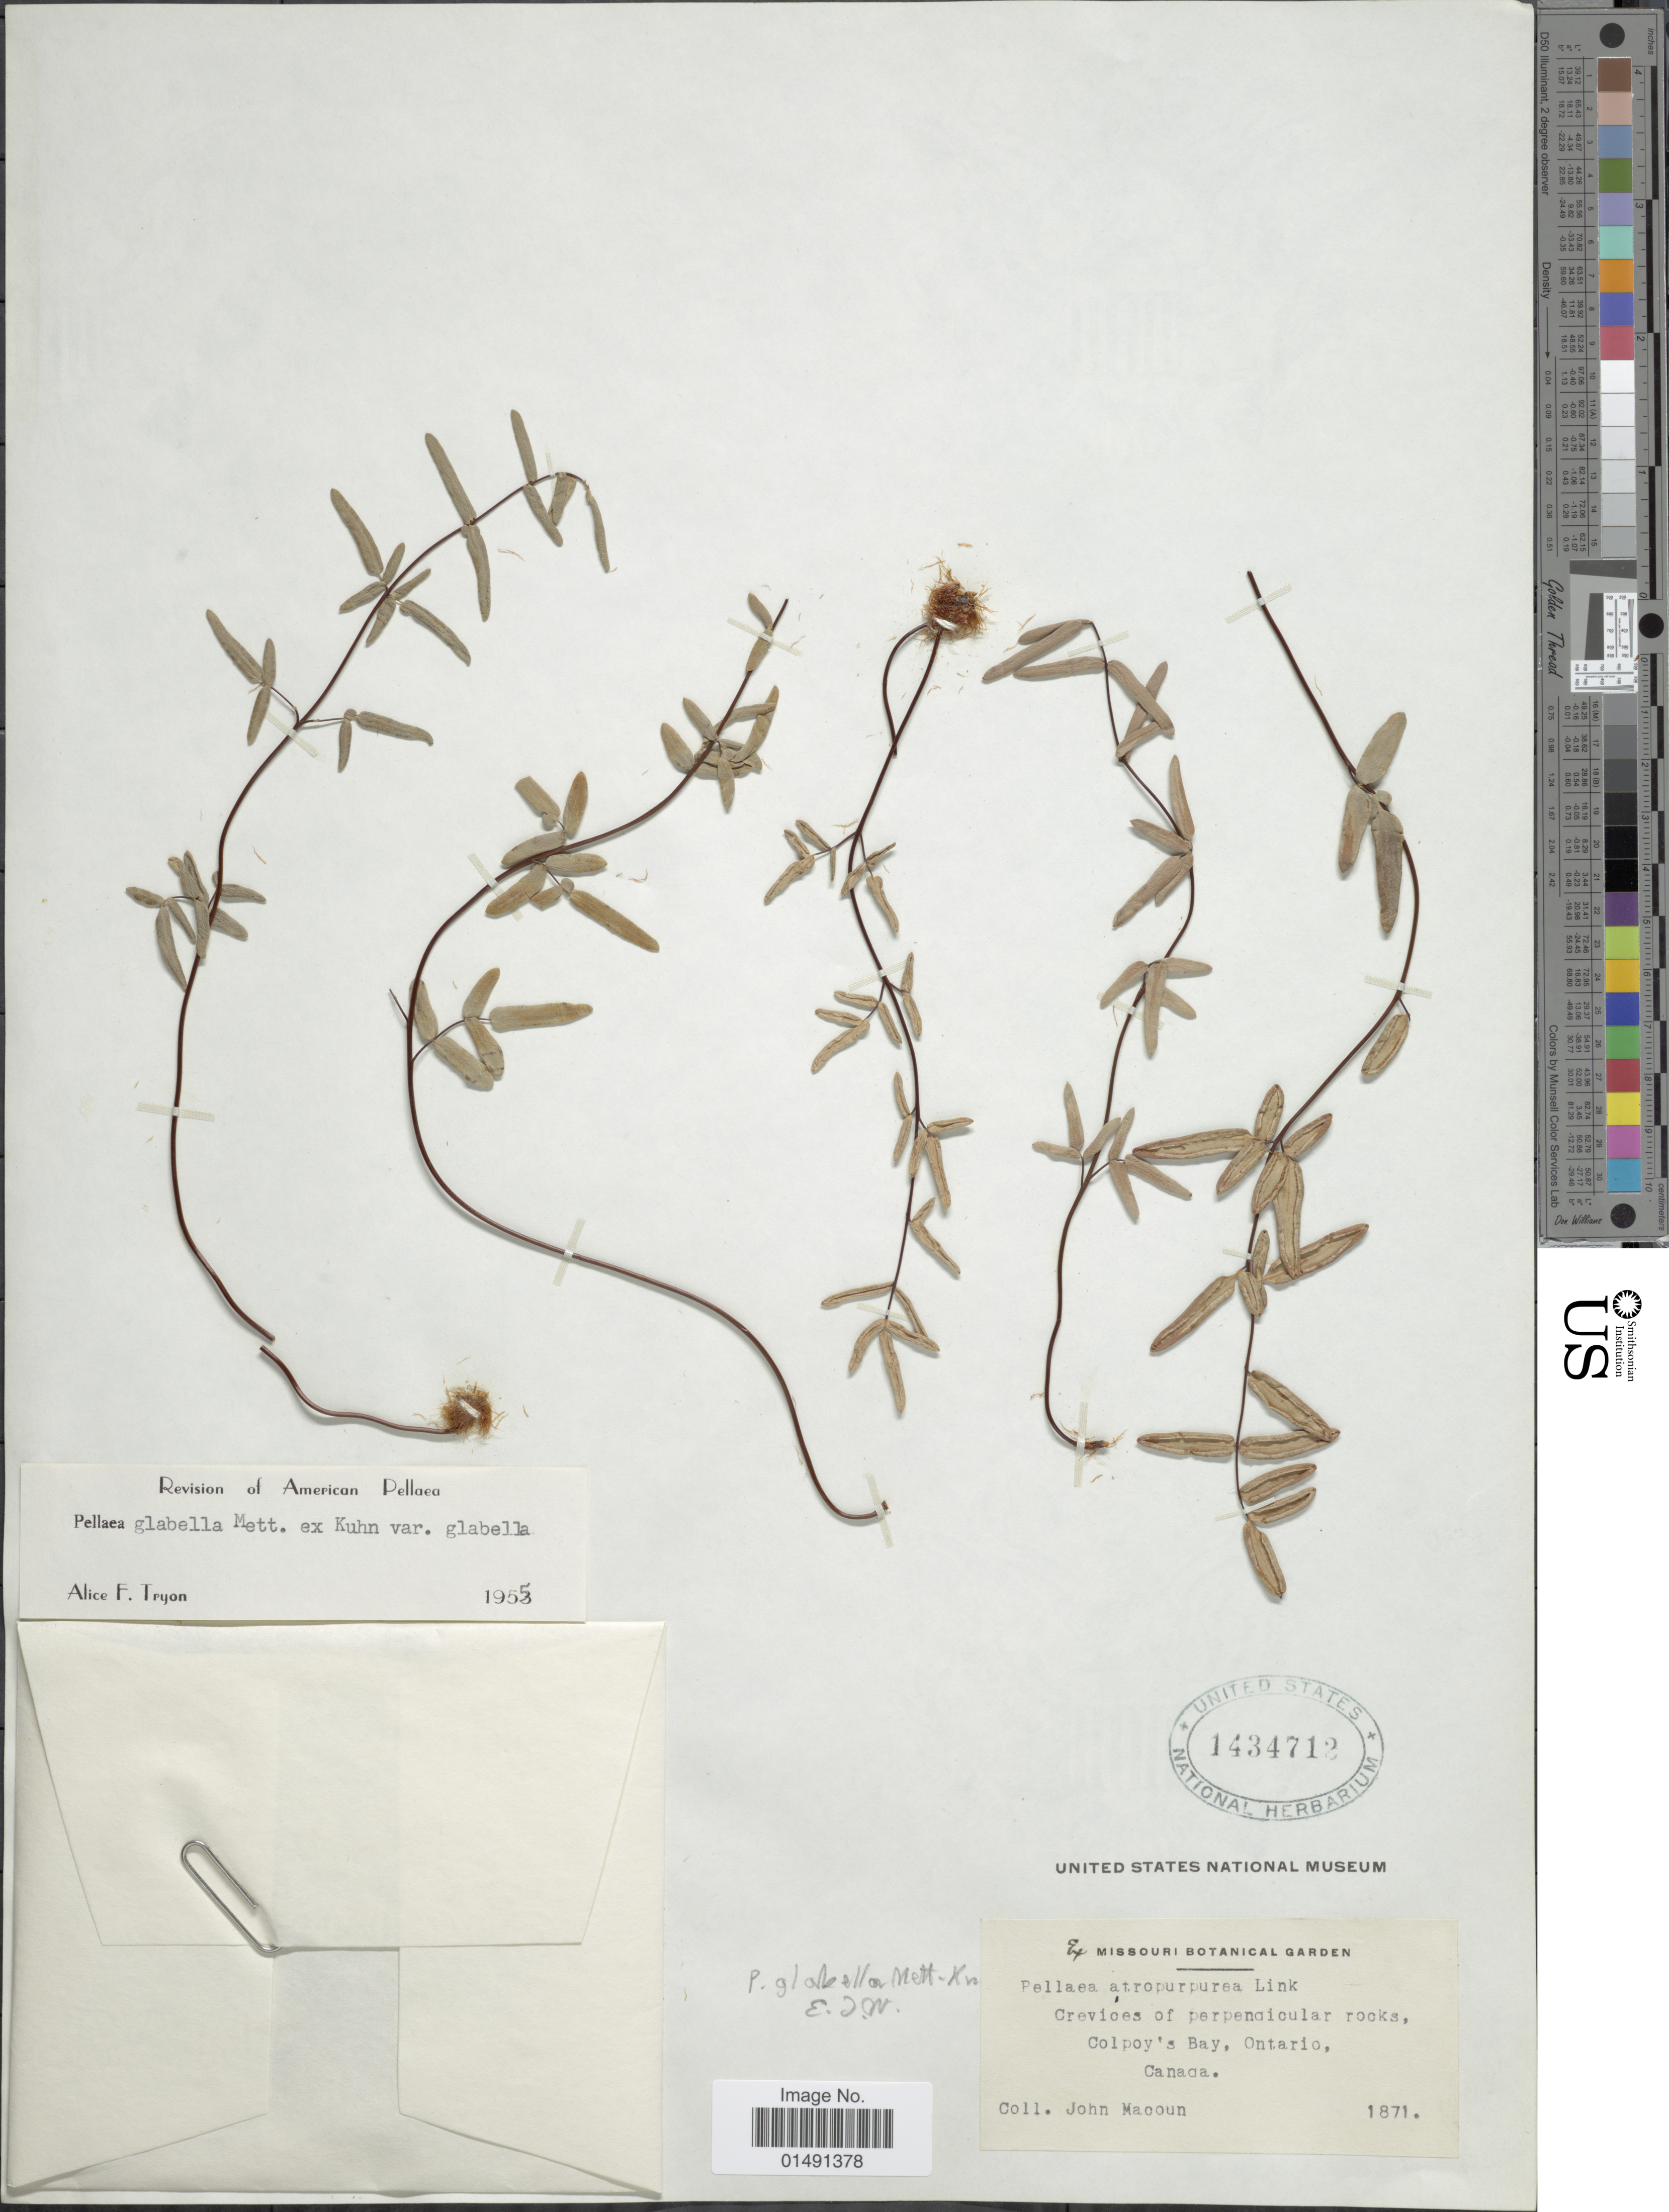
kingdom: Plantae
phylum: Tracheophyta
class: Polypodiopsida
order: Polypodiales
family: Pteridaceae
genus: Pellaea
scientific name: Pellaea glabella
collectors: J. Macoun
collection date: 1871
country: Canada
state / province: Ontario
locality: Colpoy's Bay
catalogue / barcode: US 1434712